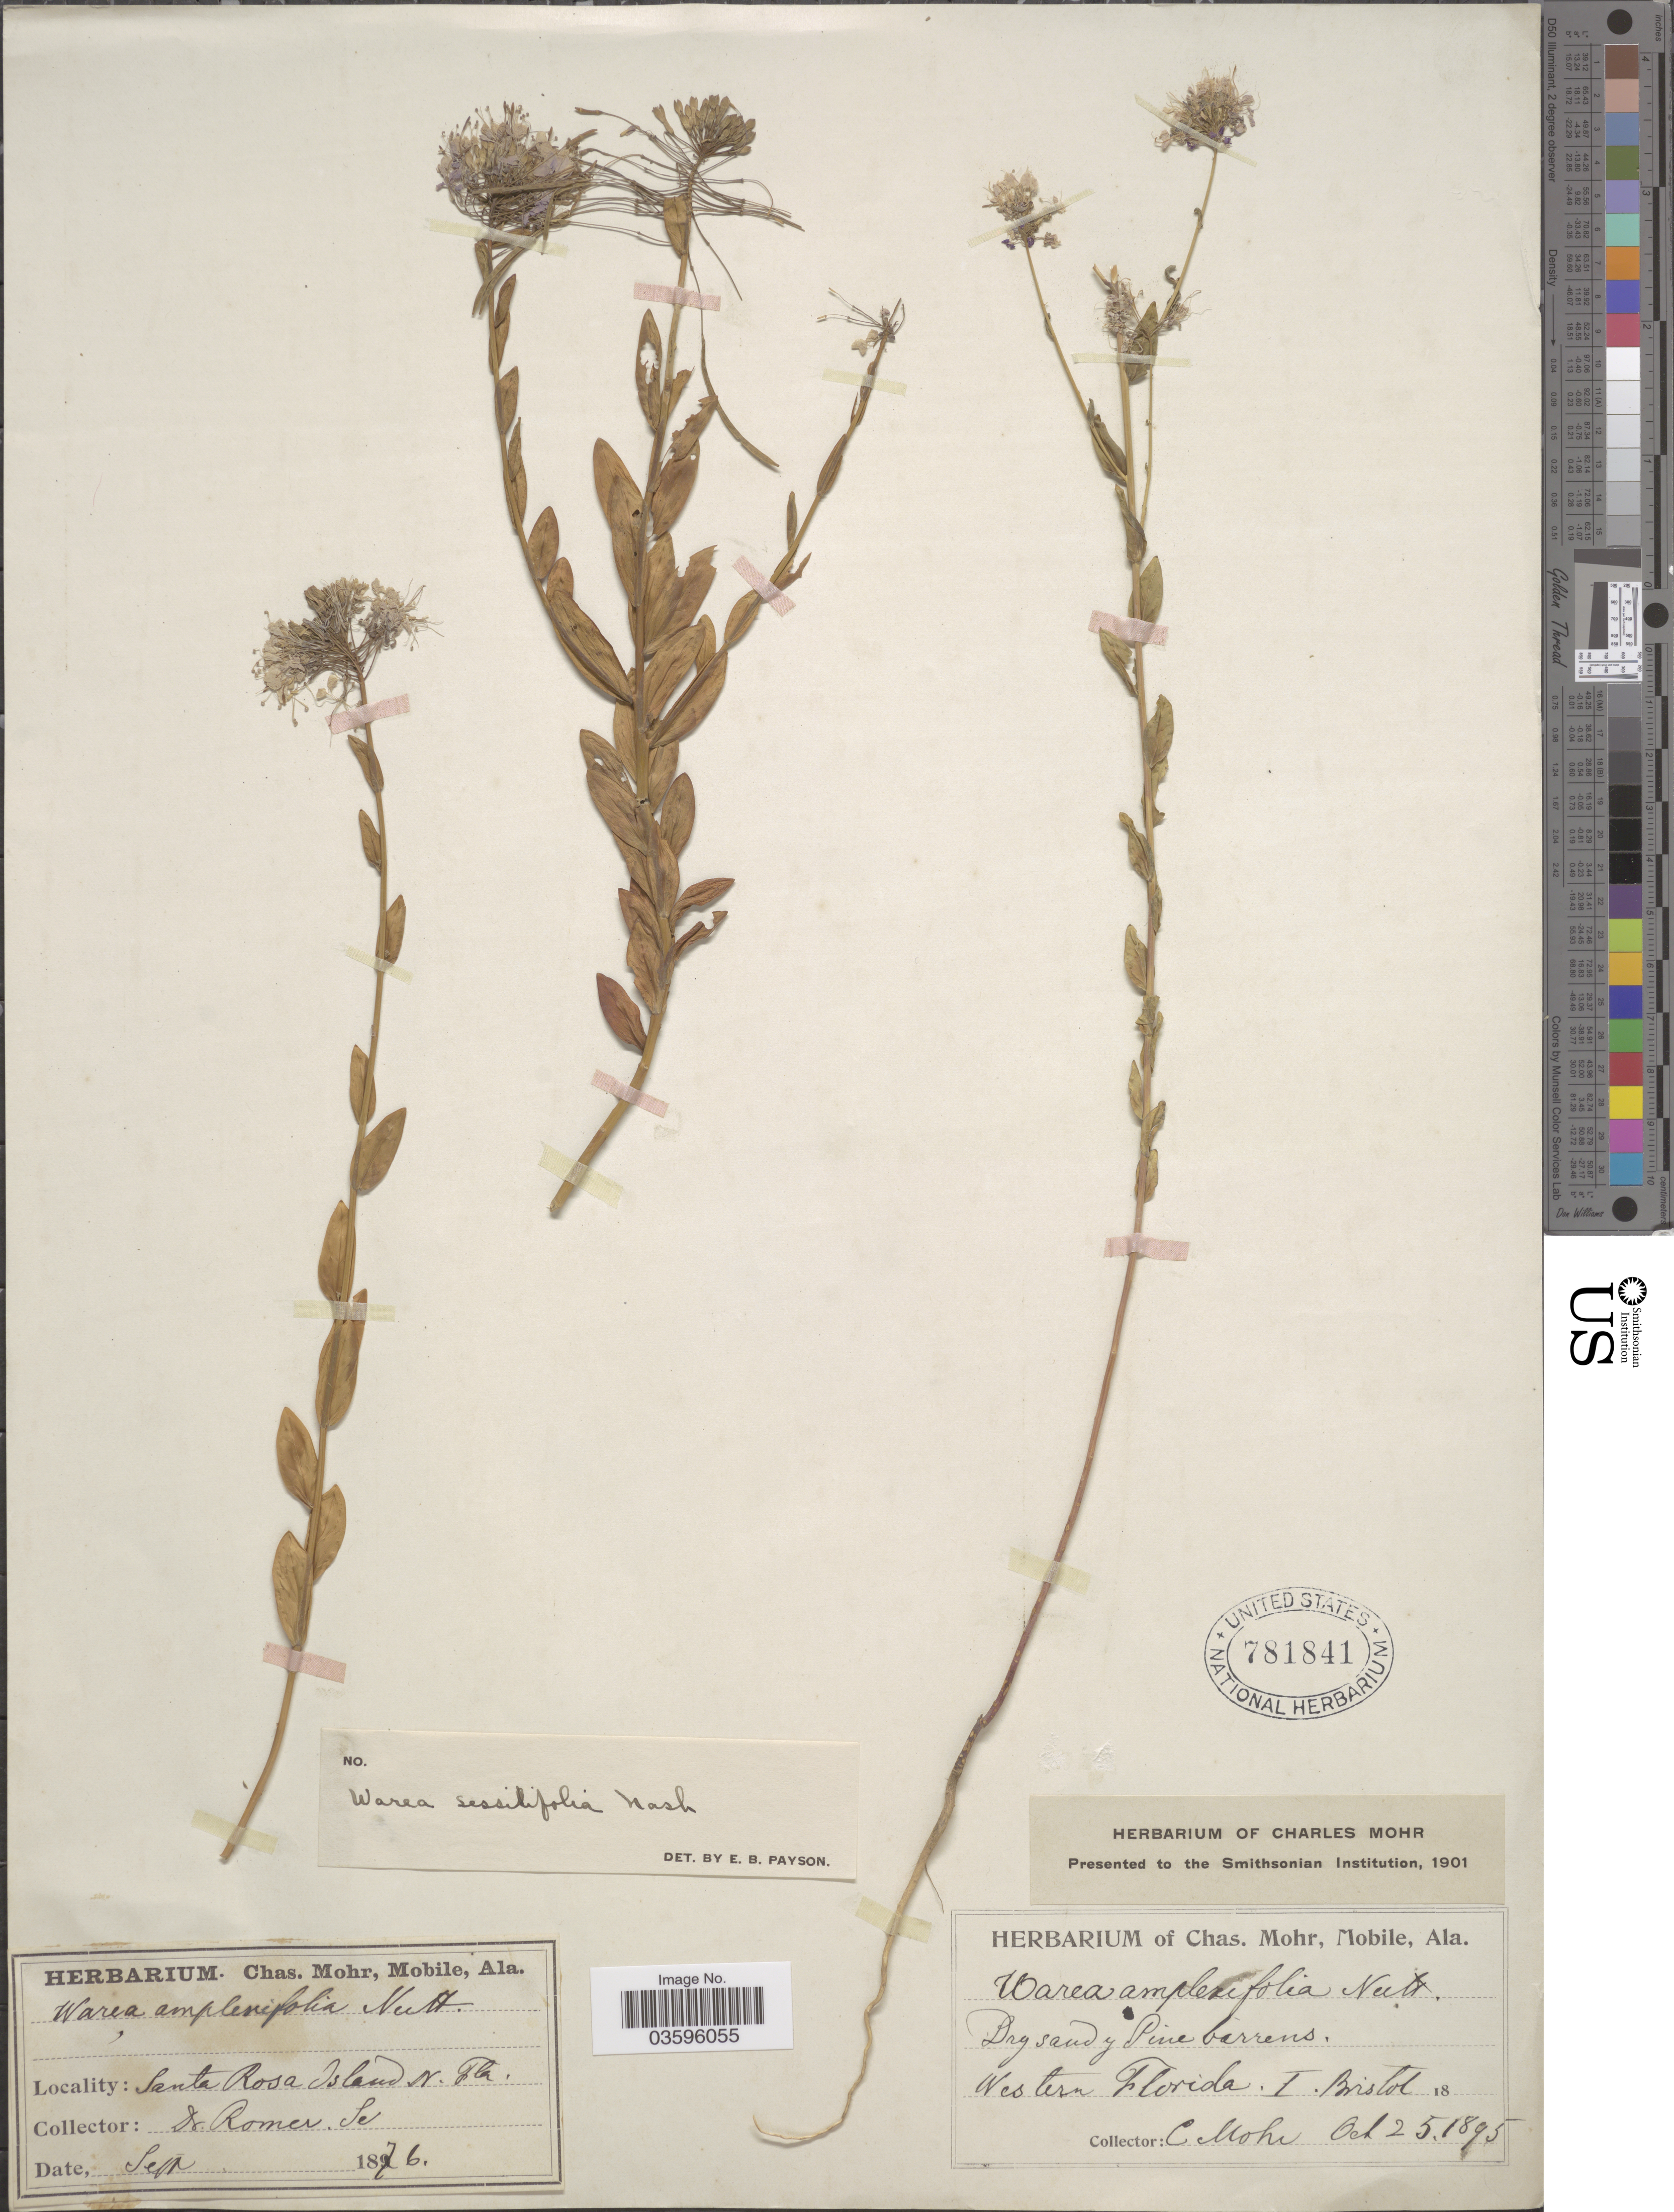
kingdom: Plantae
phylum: Tracheophyta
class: Magnoliopsida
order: Brassicales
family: Brassicaceae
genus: Warea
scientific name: Warea sessilifolia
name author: Nash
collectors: Mohr, C. T. (herbarium)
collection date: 1895-10-25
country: United States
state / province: Florida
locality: Western Florida I. Bristol.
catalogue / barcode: US 781841-2